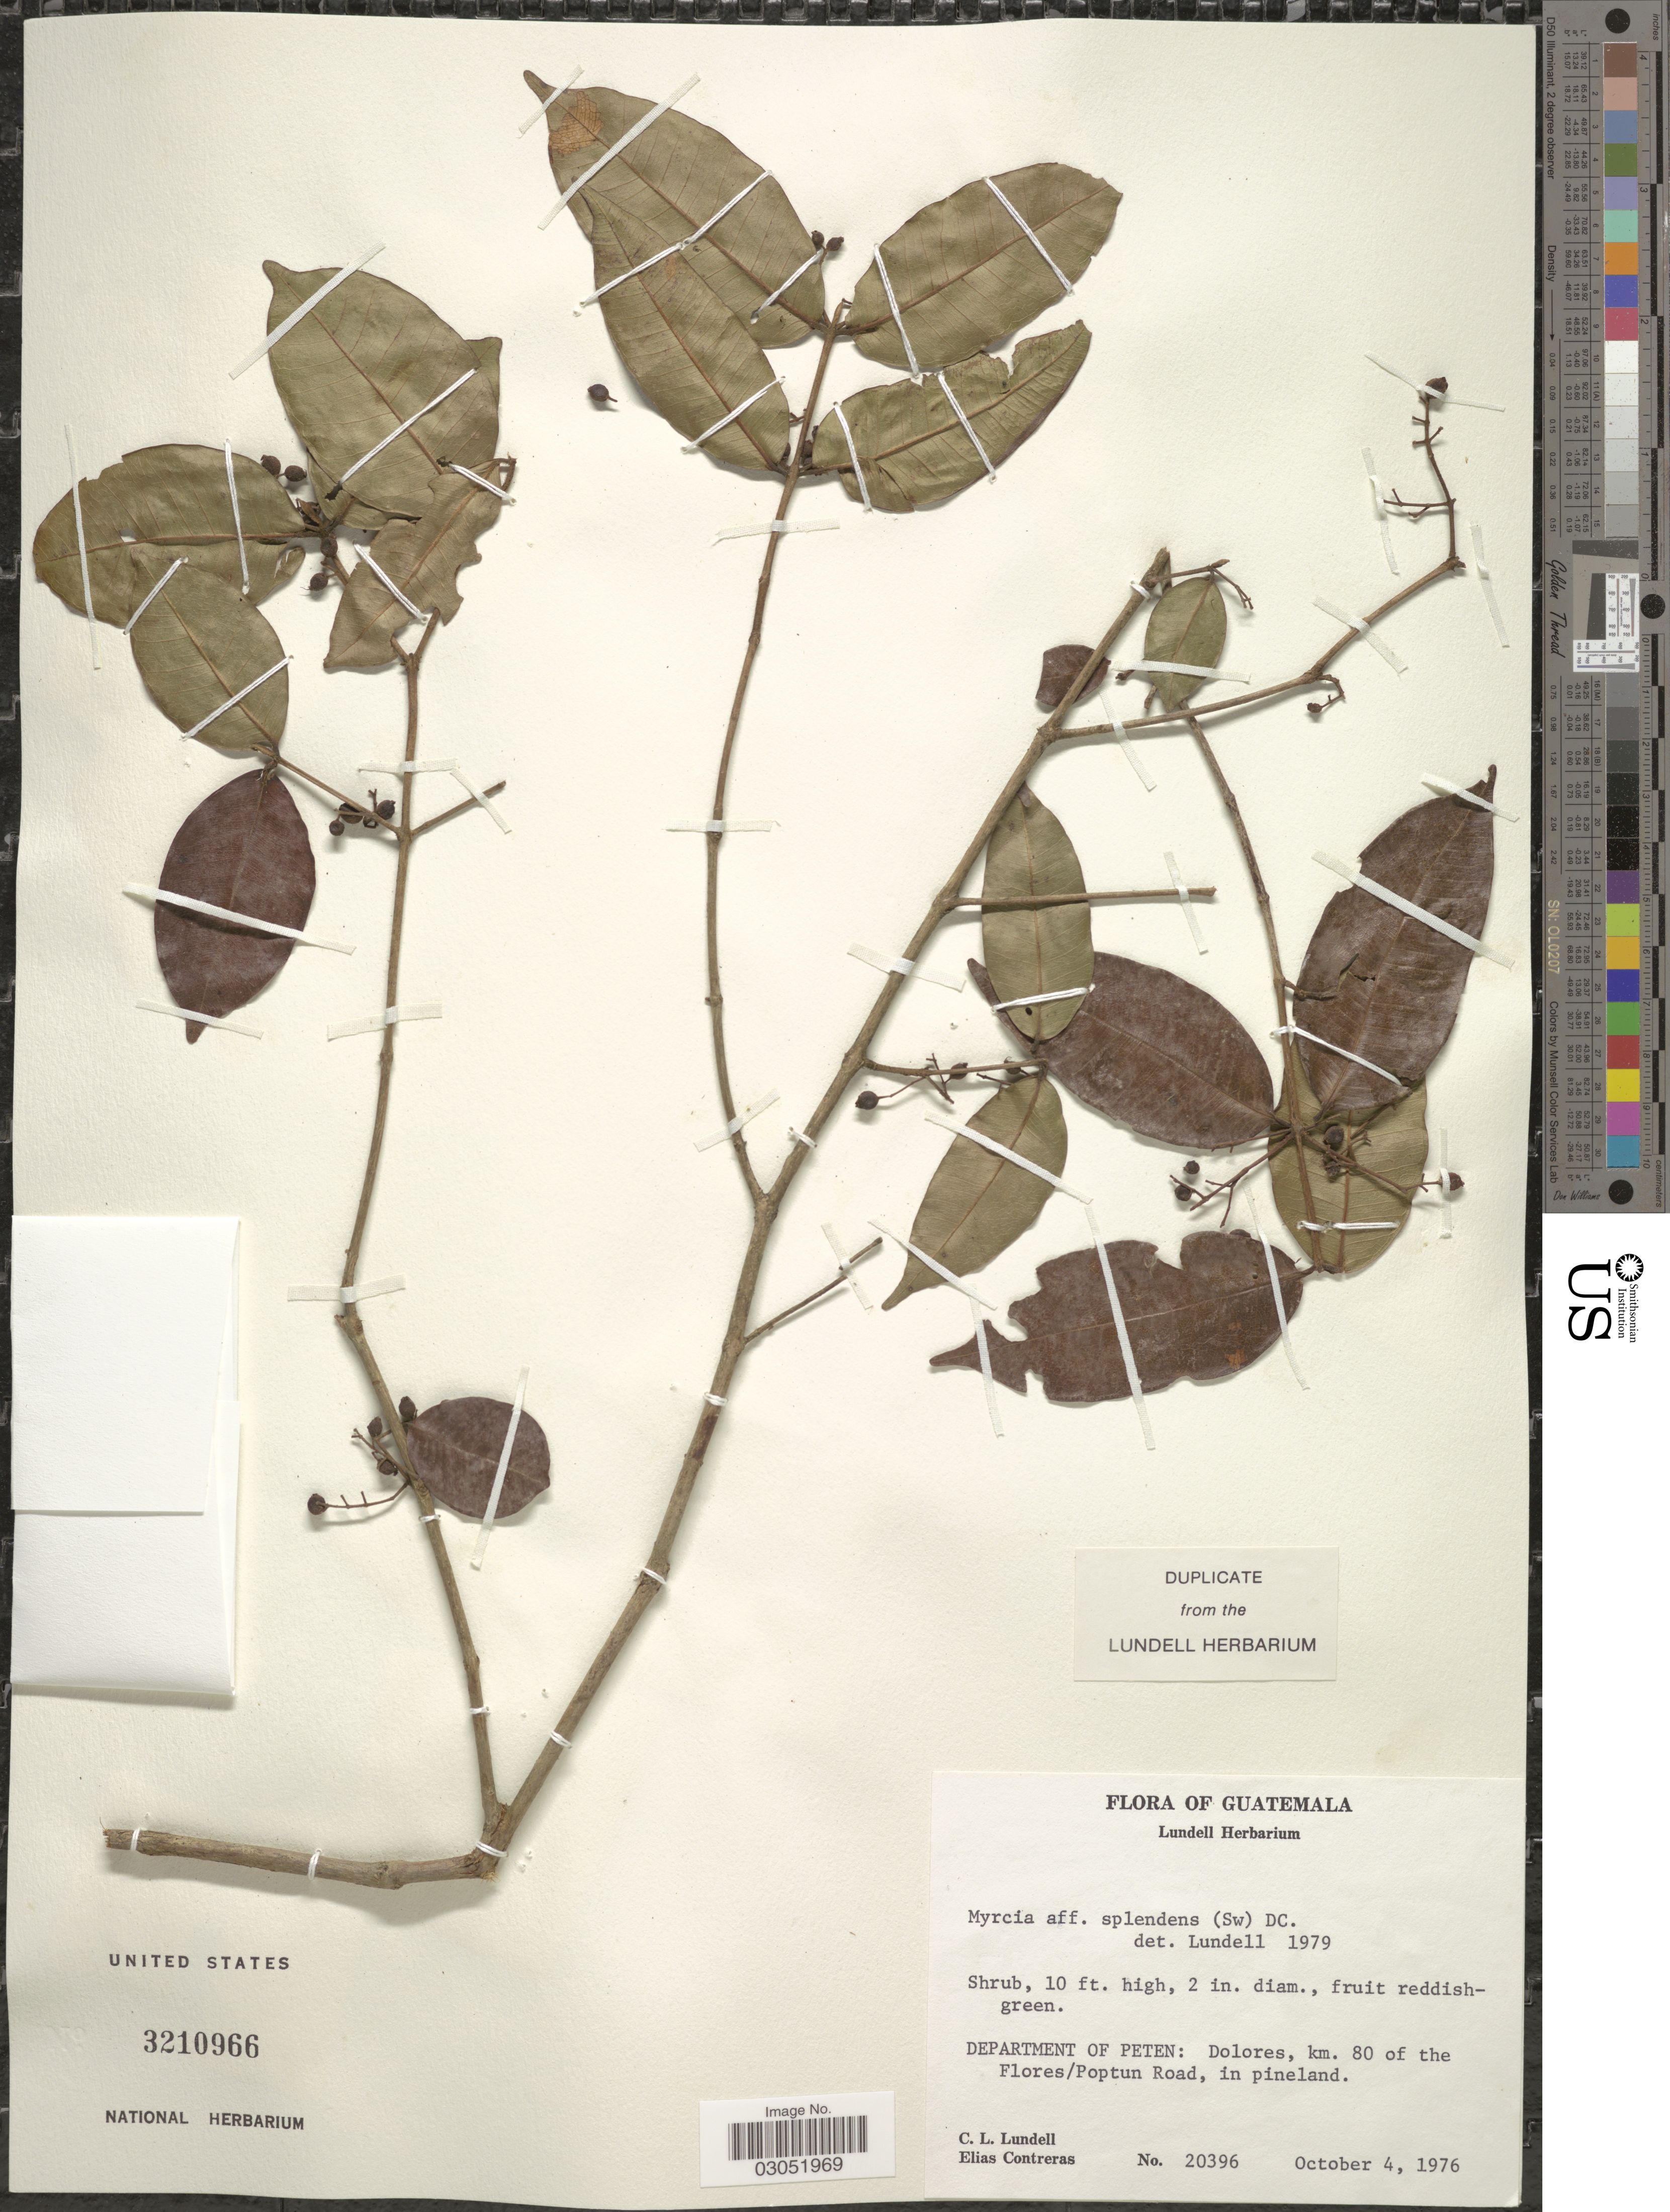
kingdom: Plantae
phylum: Tracheophyta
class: Magnoliopsida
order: Myrtales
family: Myrtaceae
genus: Myrcia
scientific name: Myrcia splendens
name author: (Sw.) DC.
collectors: C. L. Lundell & E. Contreras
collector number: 20396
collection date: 1976-10-04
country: Guatemala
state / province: El Petén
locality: Department of Peten: Dolores, km. 80 of the Flores/ Poptun Road, in pineland.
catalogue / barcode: US 3210966